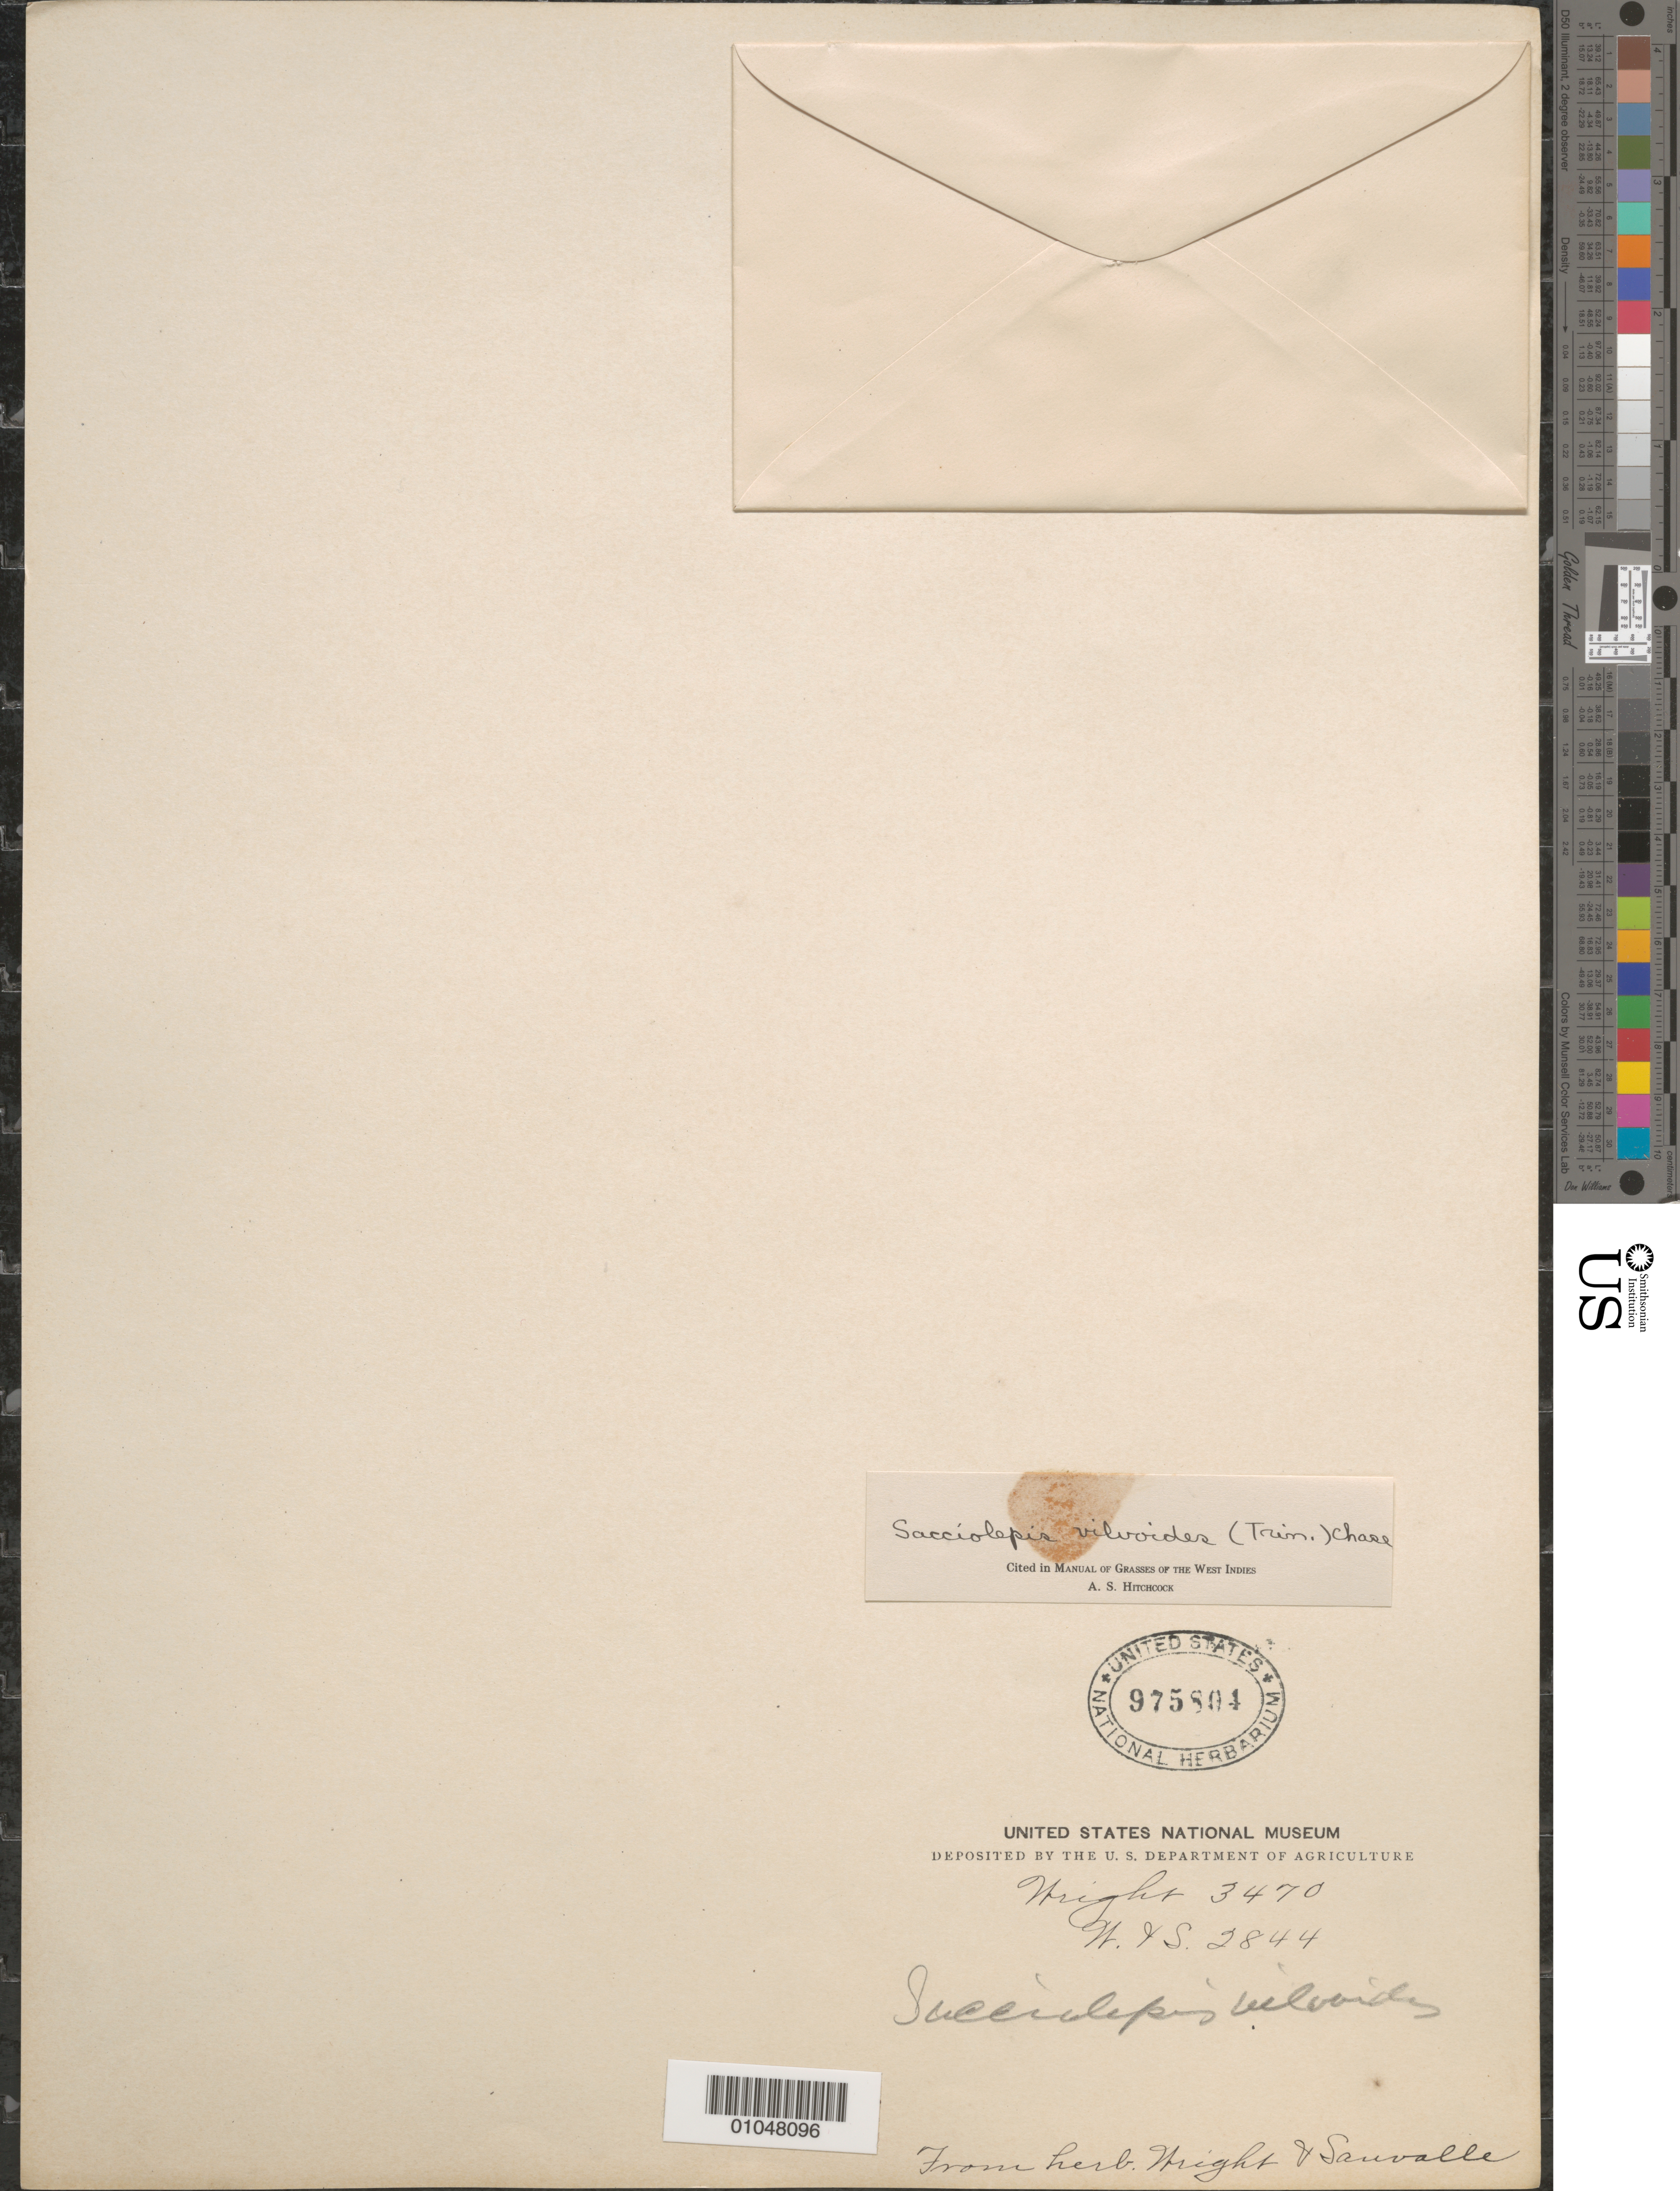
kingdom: Plantae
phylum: Tracheophyta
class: Liliopsida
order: Poales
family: Poaceae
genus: Sacciolepis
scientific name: Sacciolepis vilvoides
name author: (Trin.) Chase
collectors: Wright, --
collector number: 3470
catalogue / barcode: US 975804